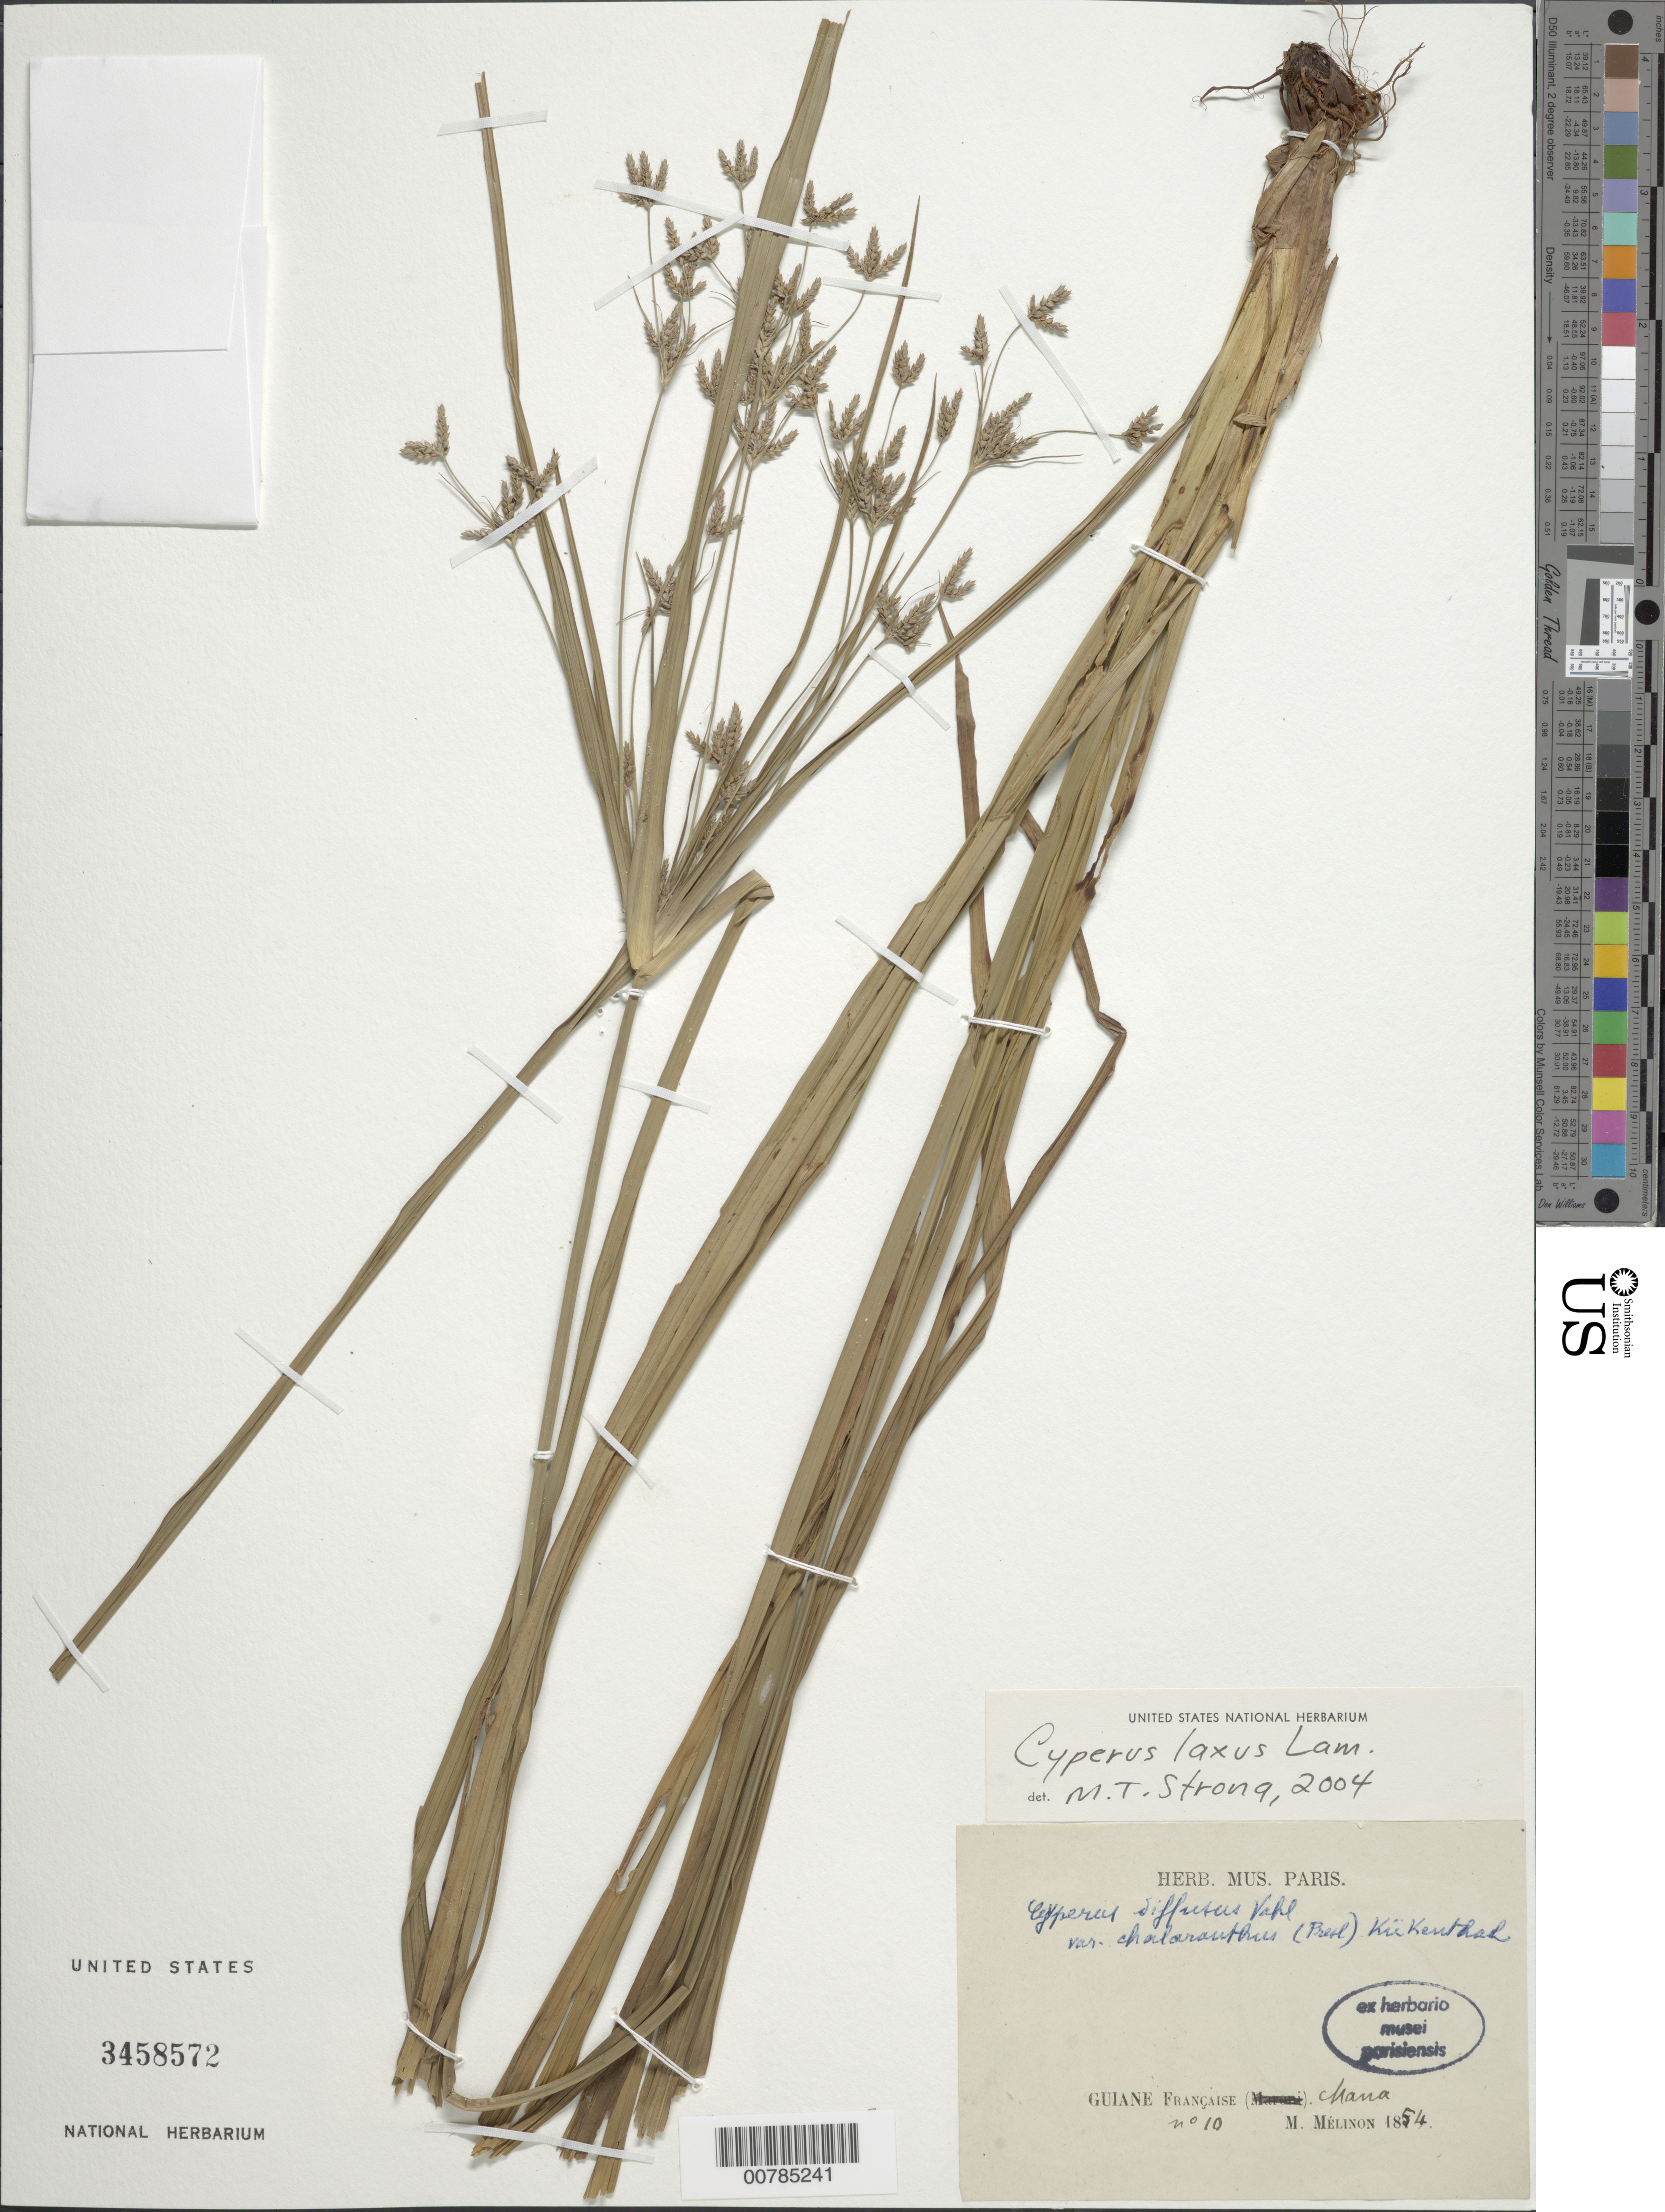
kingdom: Plantae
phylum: Tracheophyta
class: Liliopsida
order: Poales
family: Cyperaceae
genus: Cyperus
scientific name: Cyperus laxus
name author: Lam.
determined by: Strong, M. T., (US), Smithsonian Institution - National Museum of Natural History (UNITED STATES)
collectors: E. Mélinon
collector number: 10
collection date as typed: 1854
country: French Guiana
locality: Mana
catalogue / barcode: US 3458572